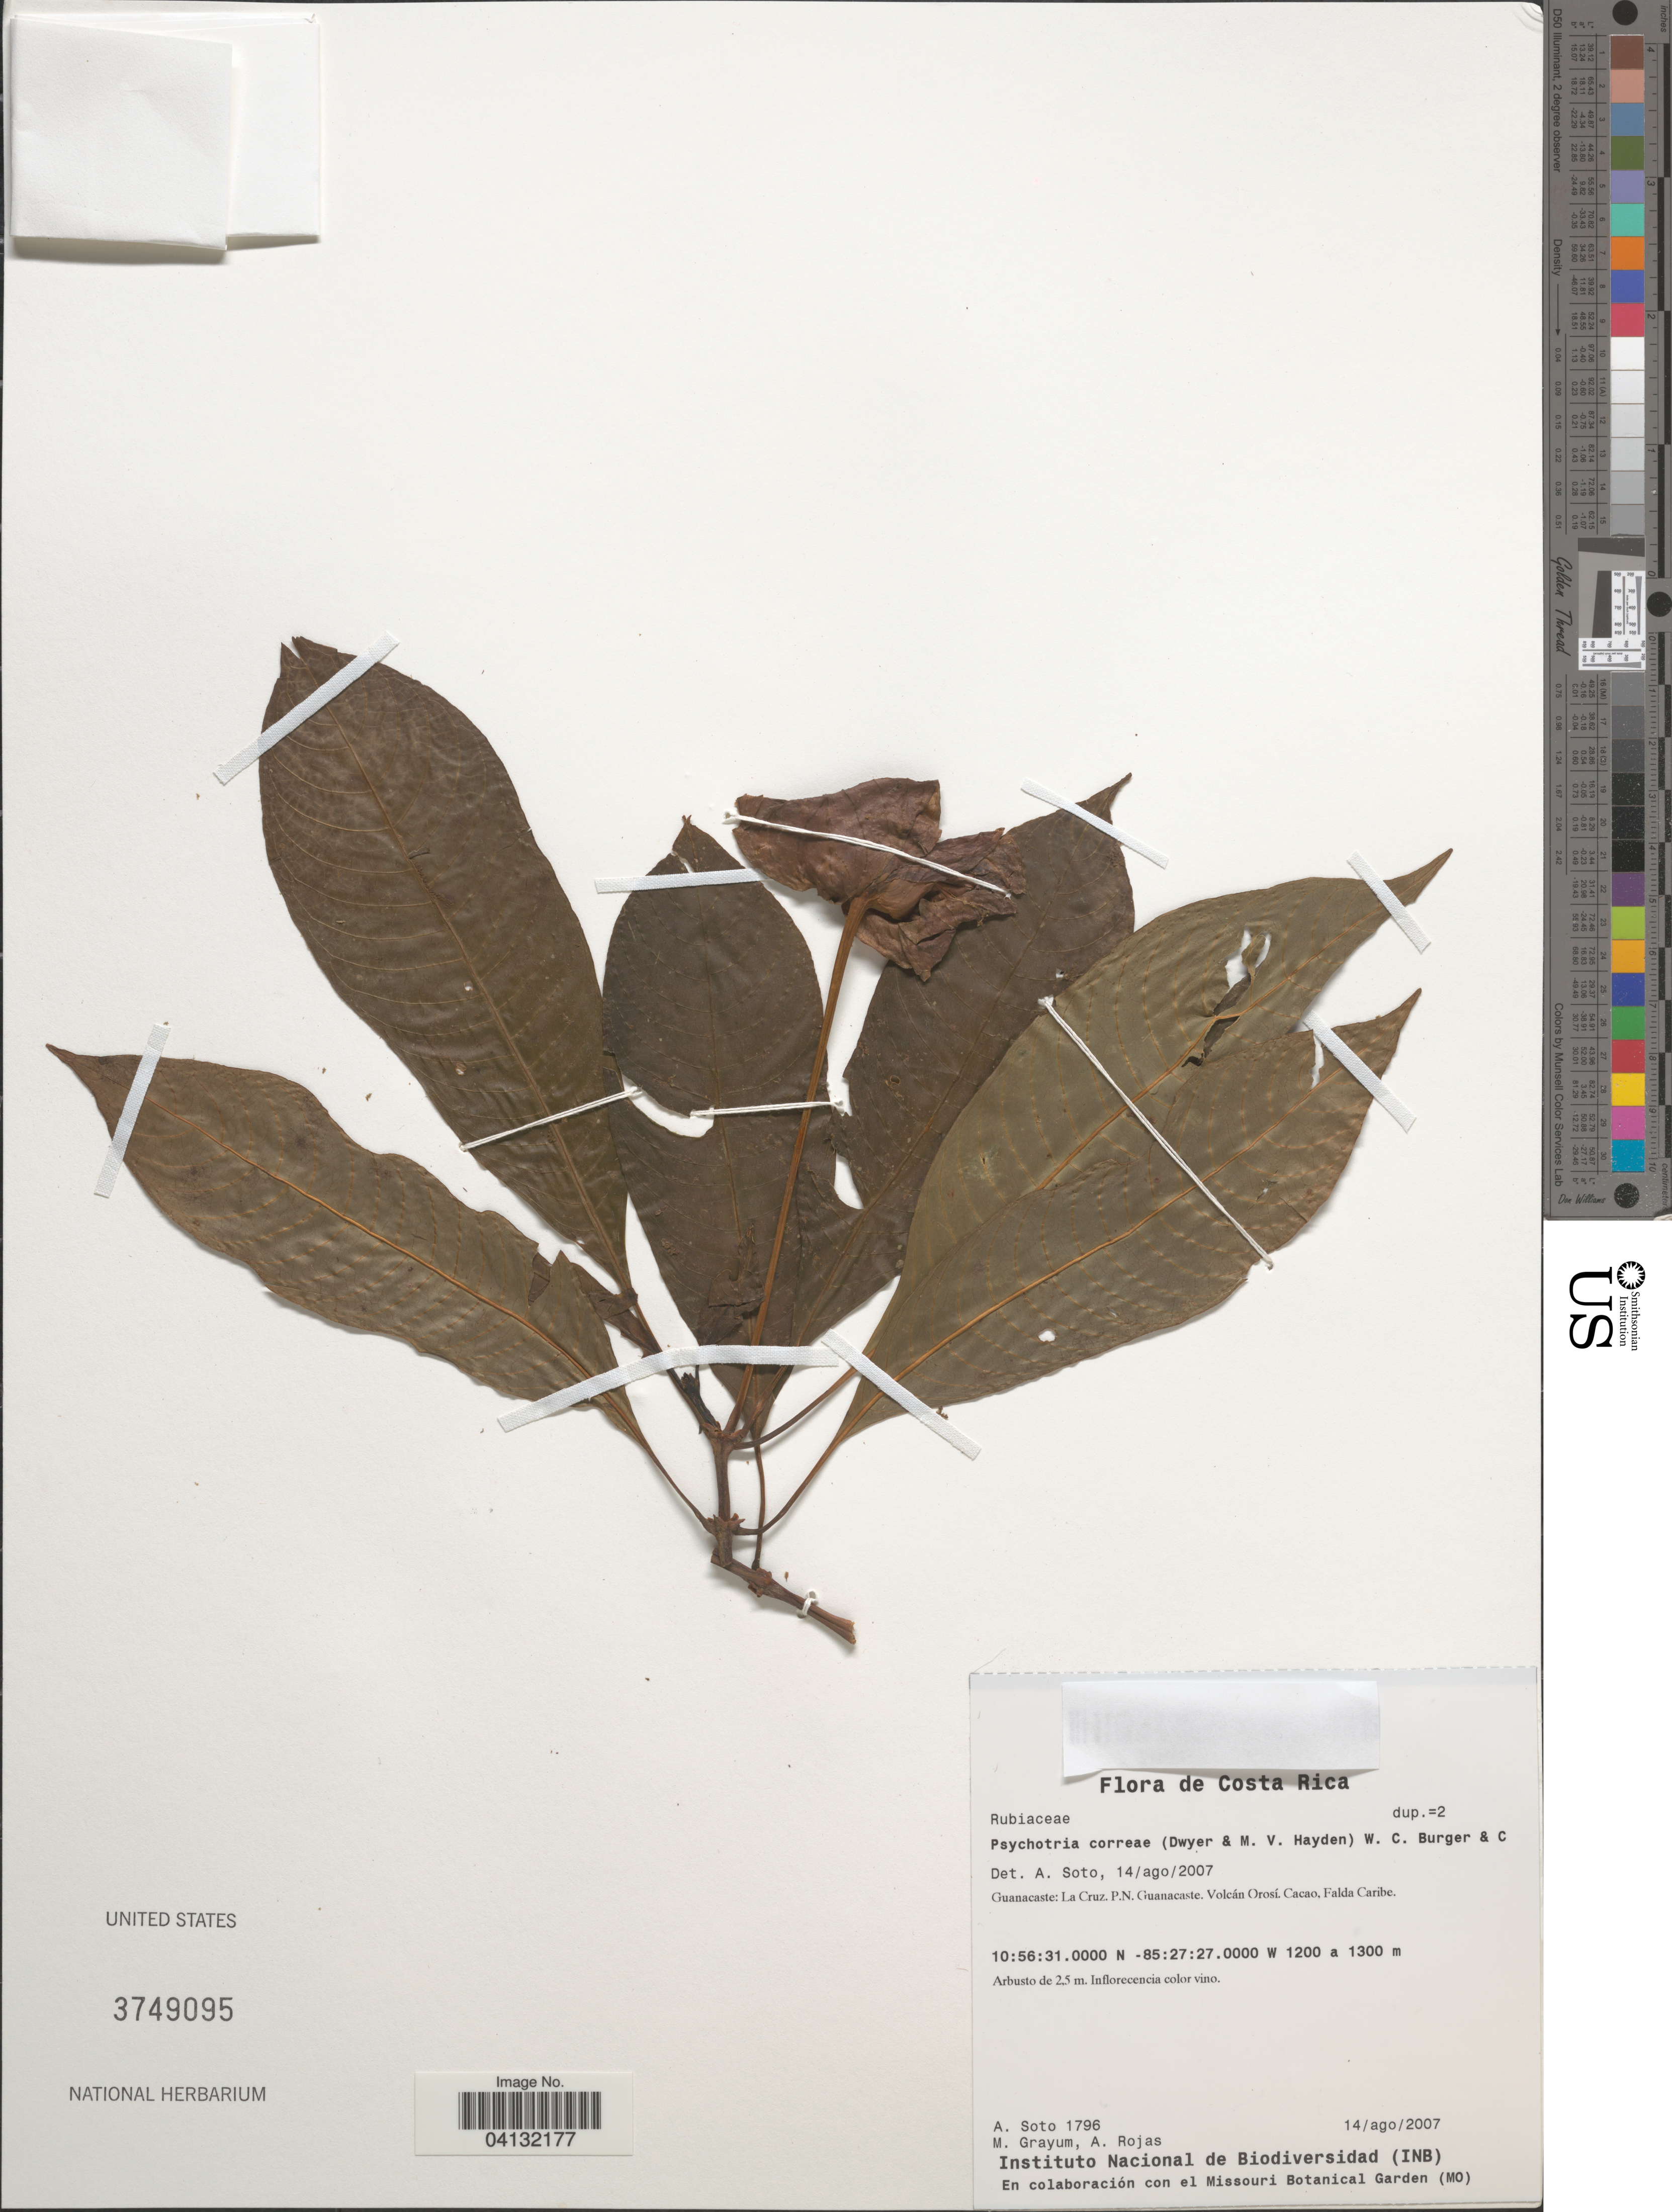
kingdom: Plantae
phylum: Tracheophyta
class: Magnoliopsida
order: Gentianales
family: Rubiaceae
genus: Psychotria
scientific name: Psychotria correae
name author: (Dwyer & M.V. Hayden) C.M. Taylor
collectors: A. Soto, M. H. Grayum & A. Rojas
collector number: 1796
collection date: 2007-08-14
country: Costa Rica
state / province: Guanacaste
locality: La Cruz. P.N. Guanacaste. Volcán Orosí. Cacao. Falda Caribe.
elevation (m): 1200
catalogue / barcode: US 3749095